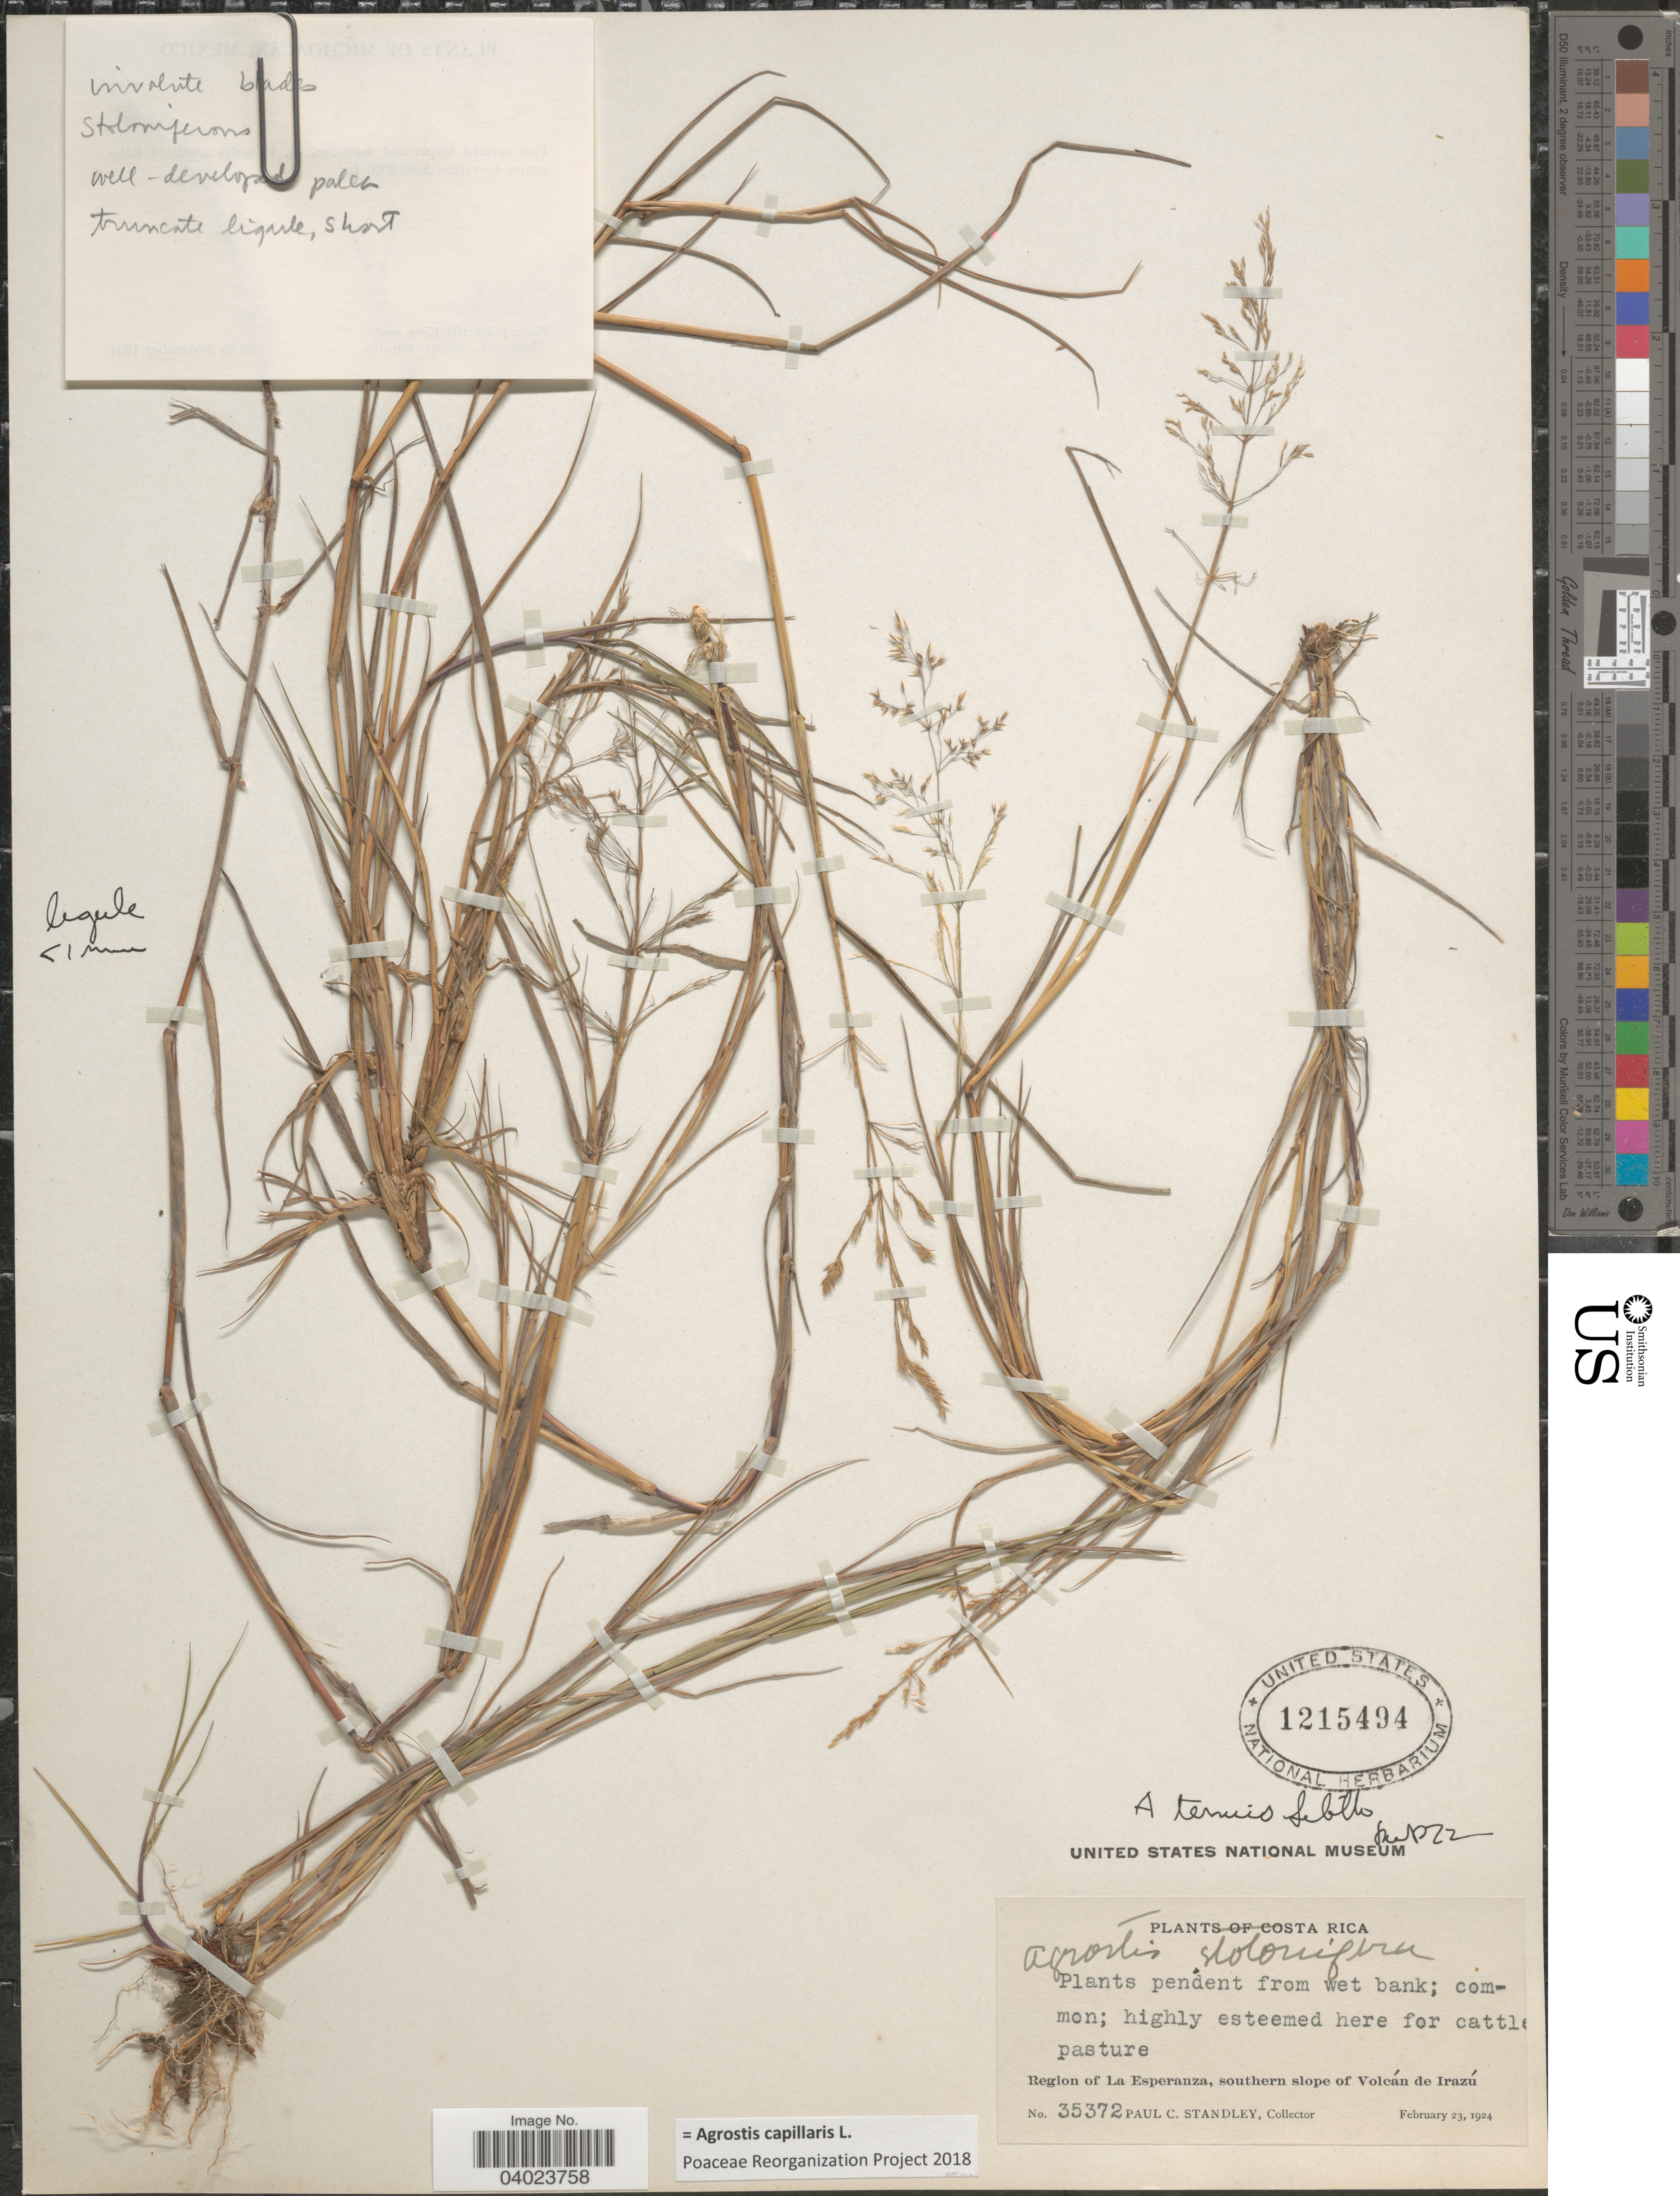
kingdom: Plantae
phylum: Tracheophyta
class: Liliopsida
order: Poales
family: Poaceae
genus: Agrostis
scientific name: Agrostis capillaris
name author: L.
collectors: P. C. Standley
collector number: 35372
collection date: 1924-02-23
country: Costa Rica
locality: Region of la Esperanza, southern slope of Volcán de Irazú.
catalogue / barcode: US 1215494